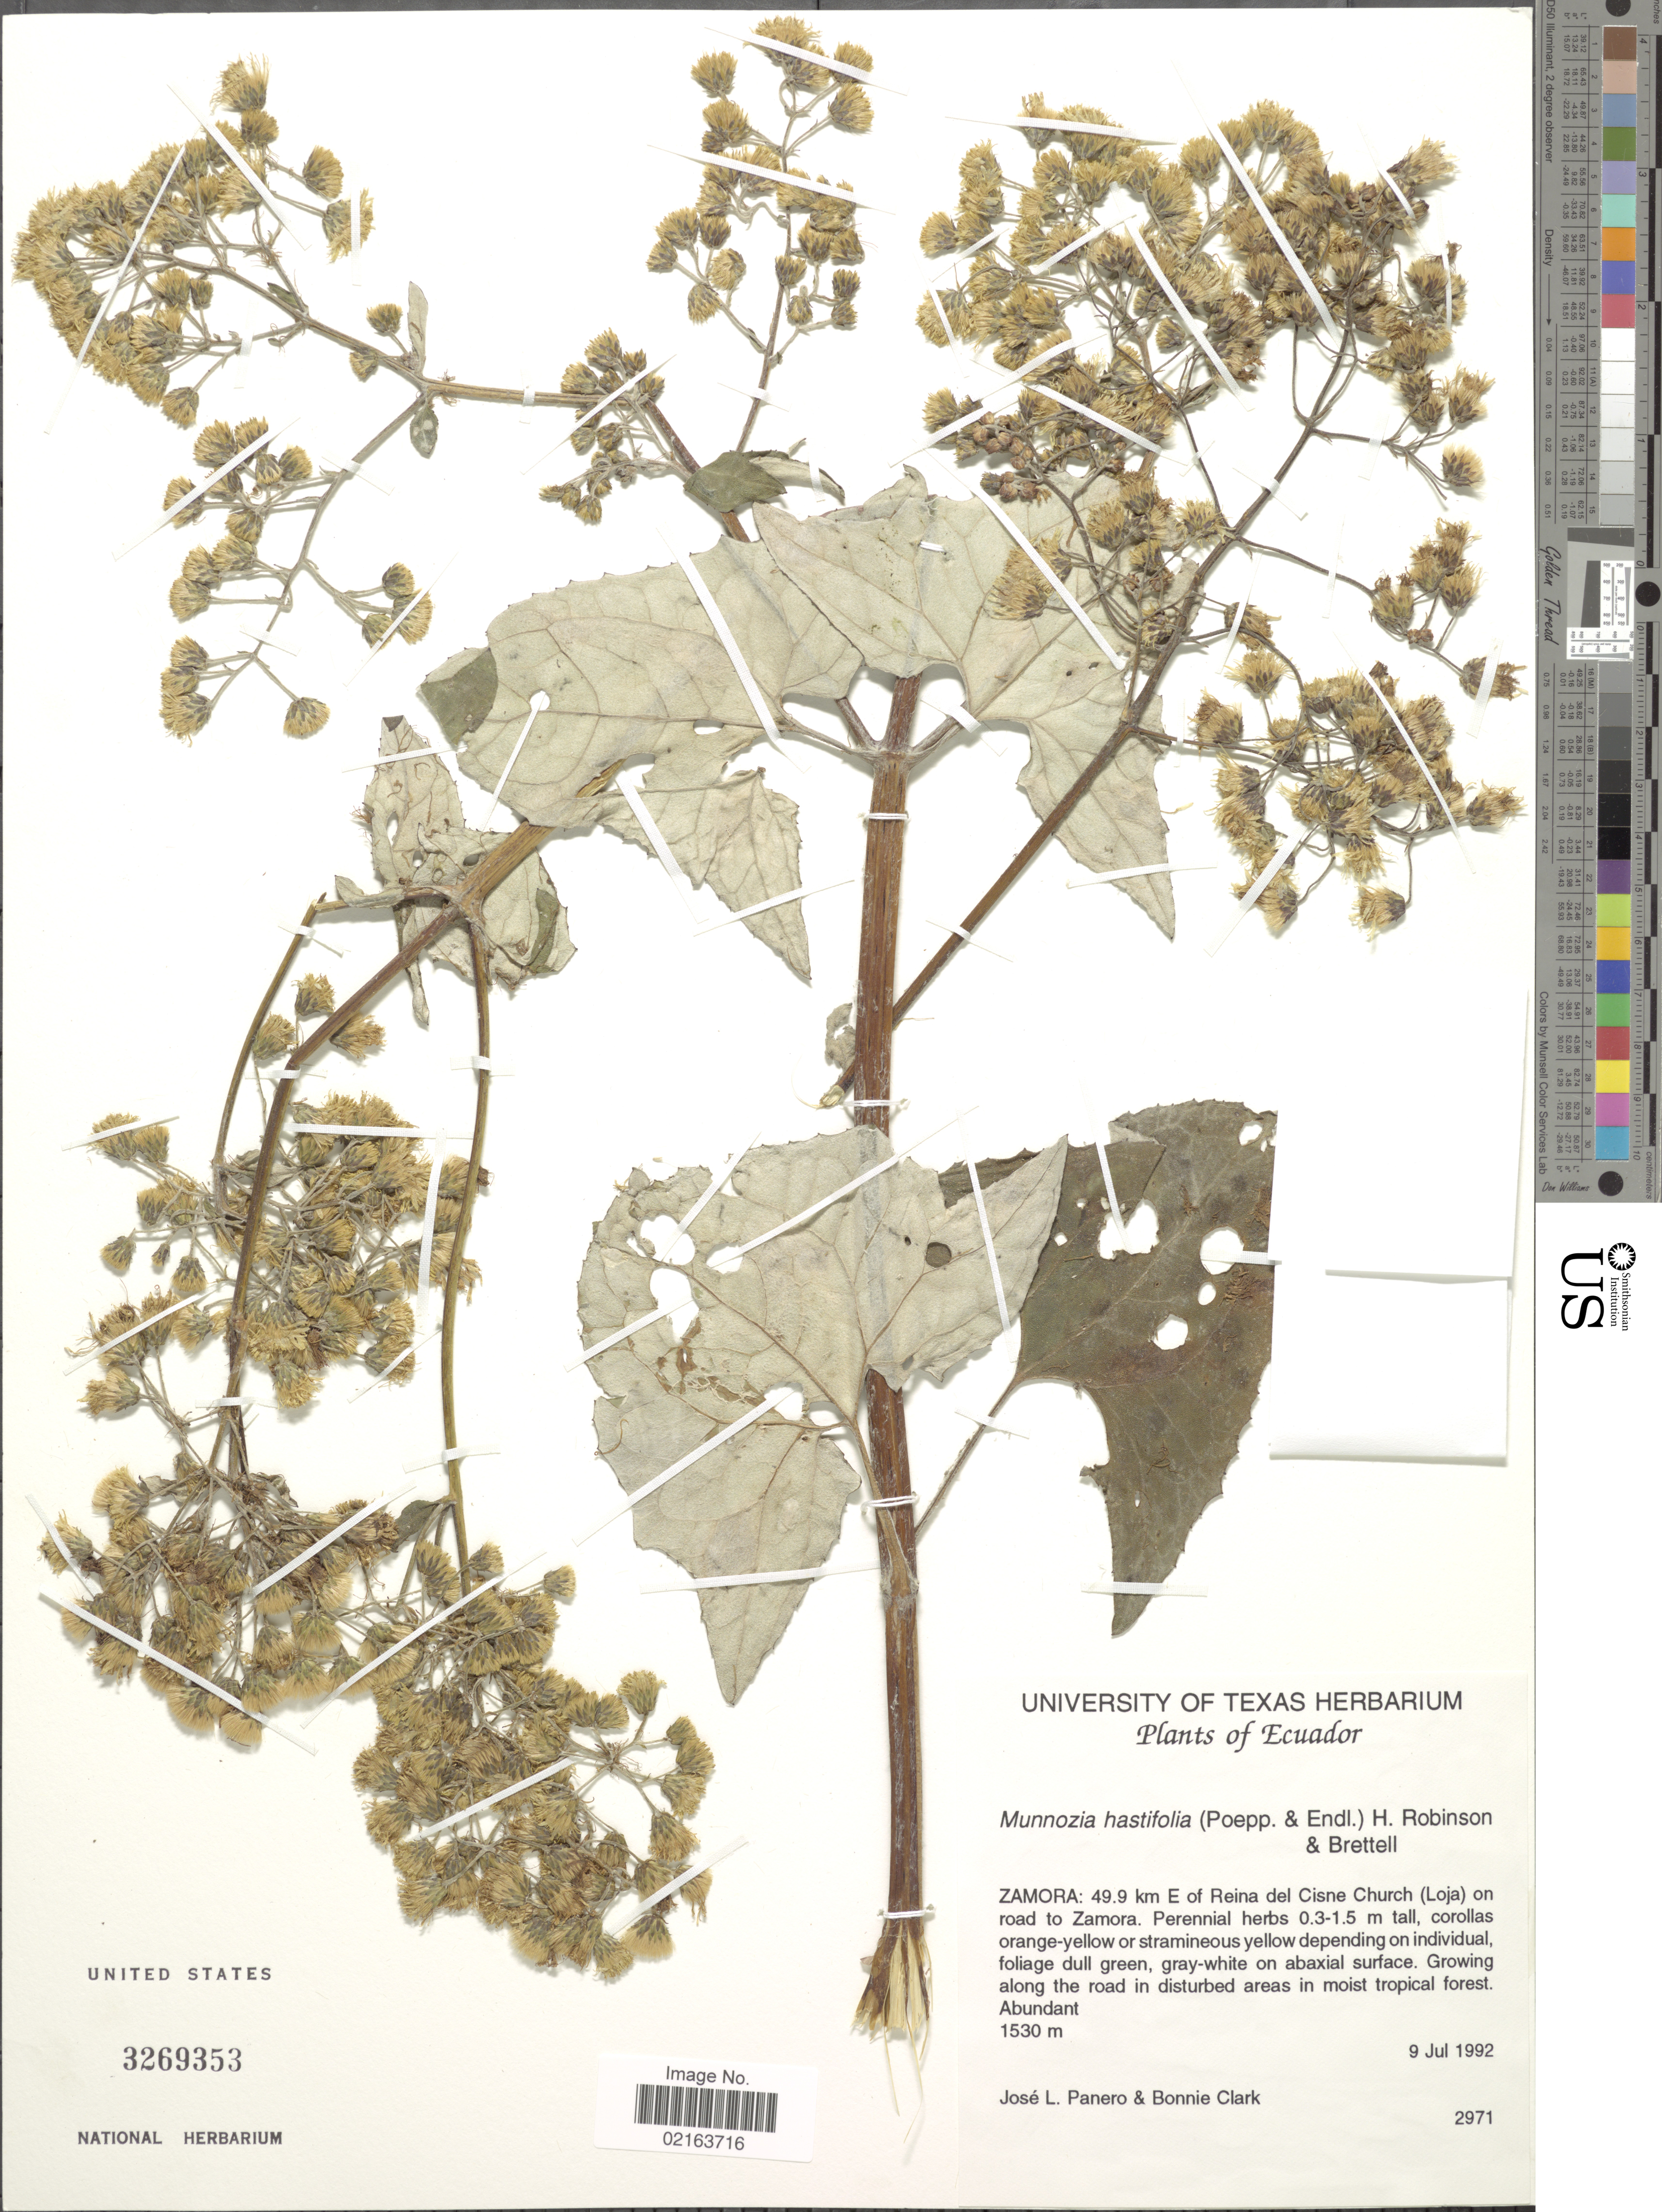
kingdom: Plantae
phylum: Tracheophyta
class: Magnoliopsida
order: Asterales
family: Asteraceae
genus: Munnozia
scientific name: Munnozia hastifolia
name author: (Poepp.) H. Rob. & Brettell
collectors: J. L. Panero & B. Clark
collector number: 2971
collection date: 1992-07-09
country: Ecuador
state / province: Zamora-Chinchipe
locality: Zamora: 49.9 km E of Reina del Cisne Church (Loja) on road to Zamora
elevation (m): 1530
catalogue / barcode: US 3269353